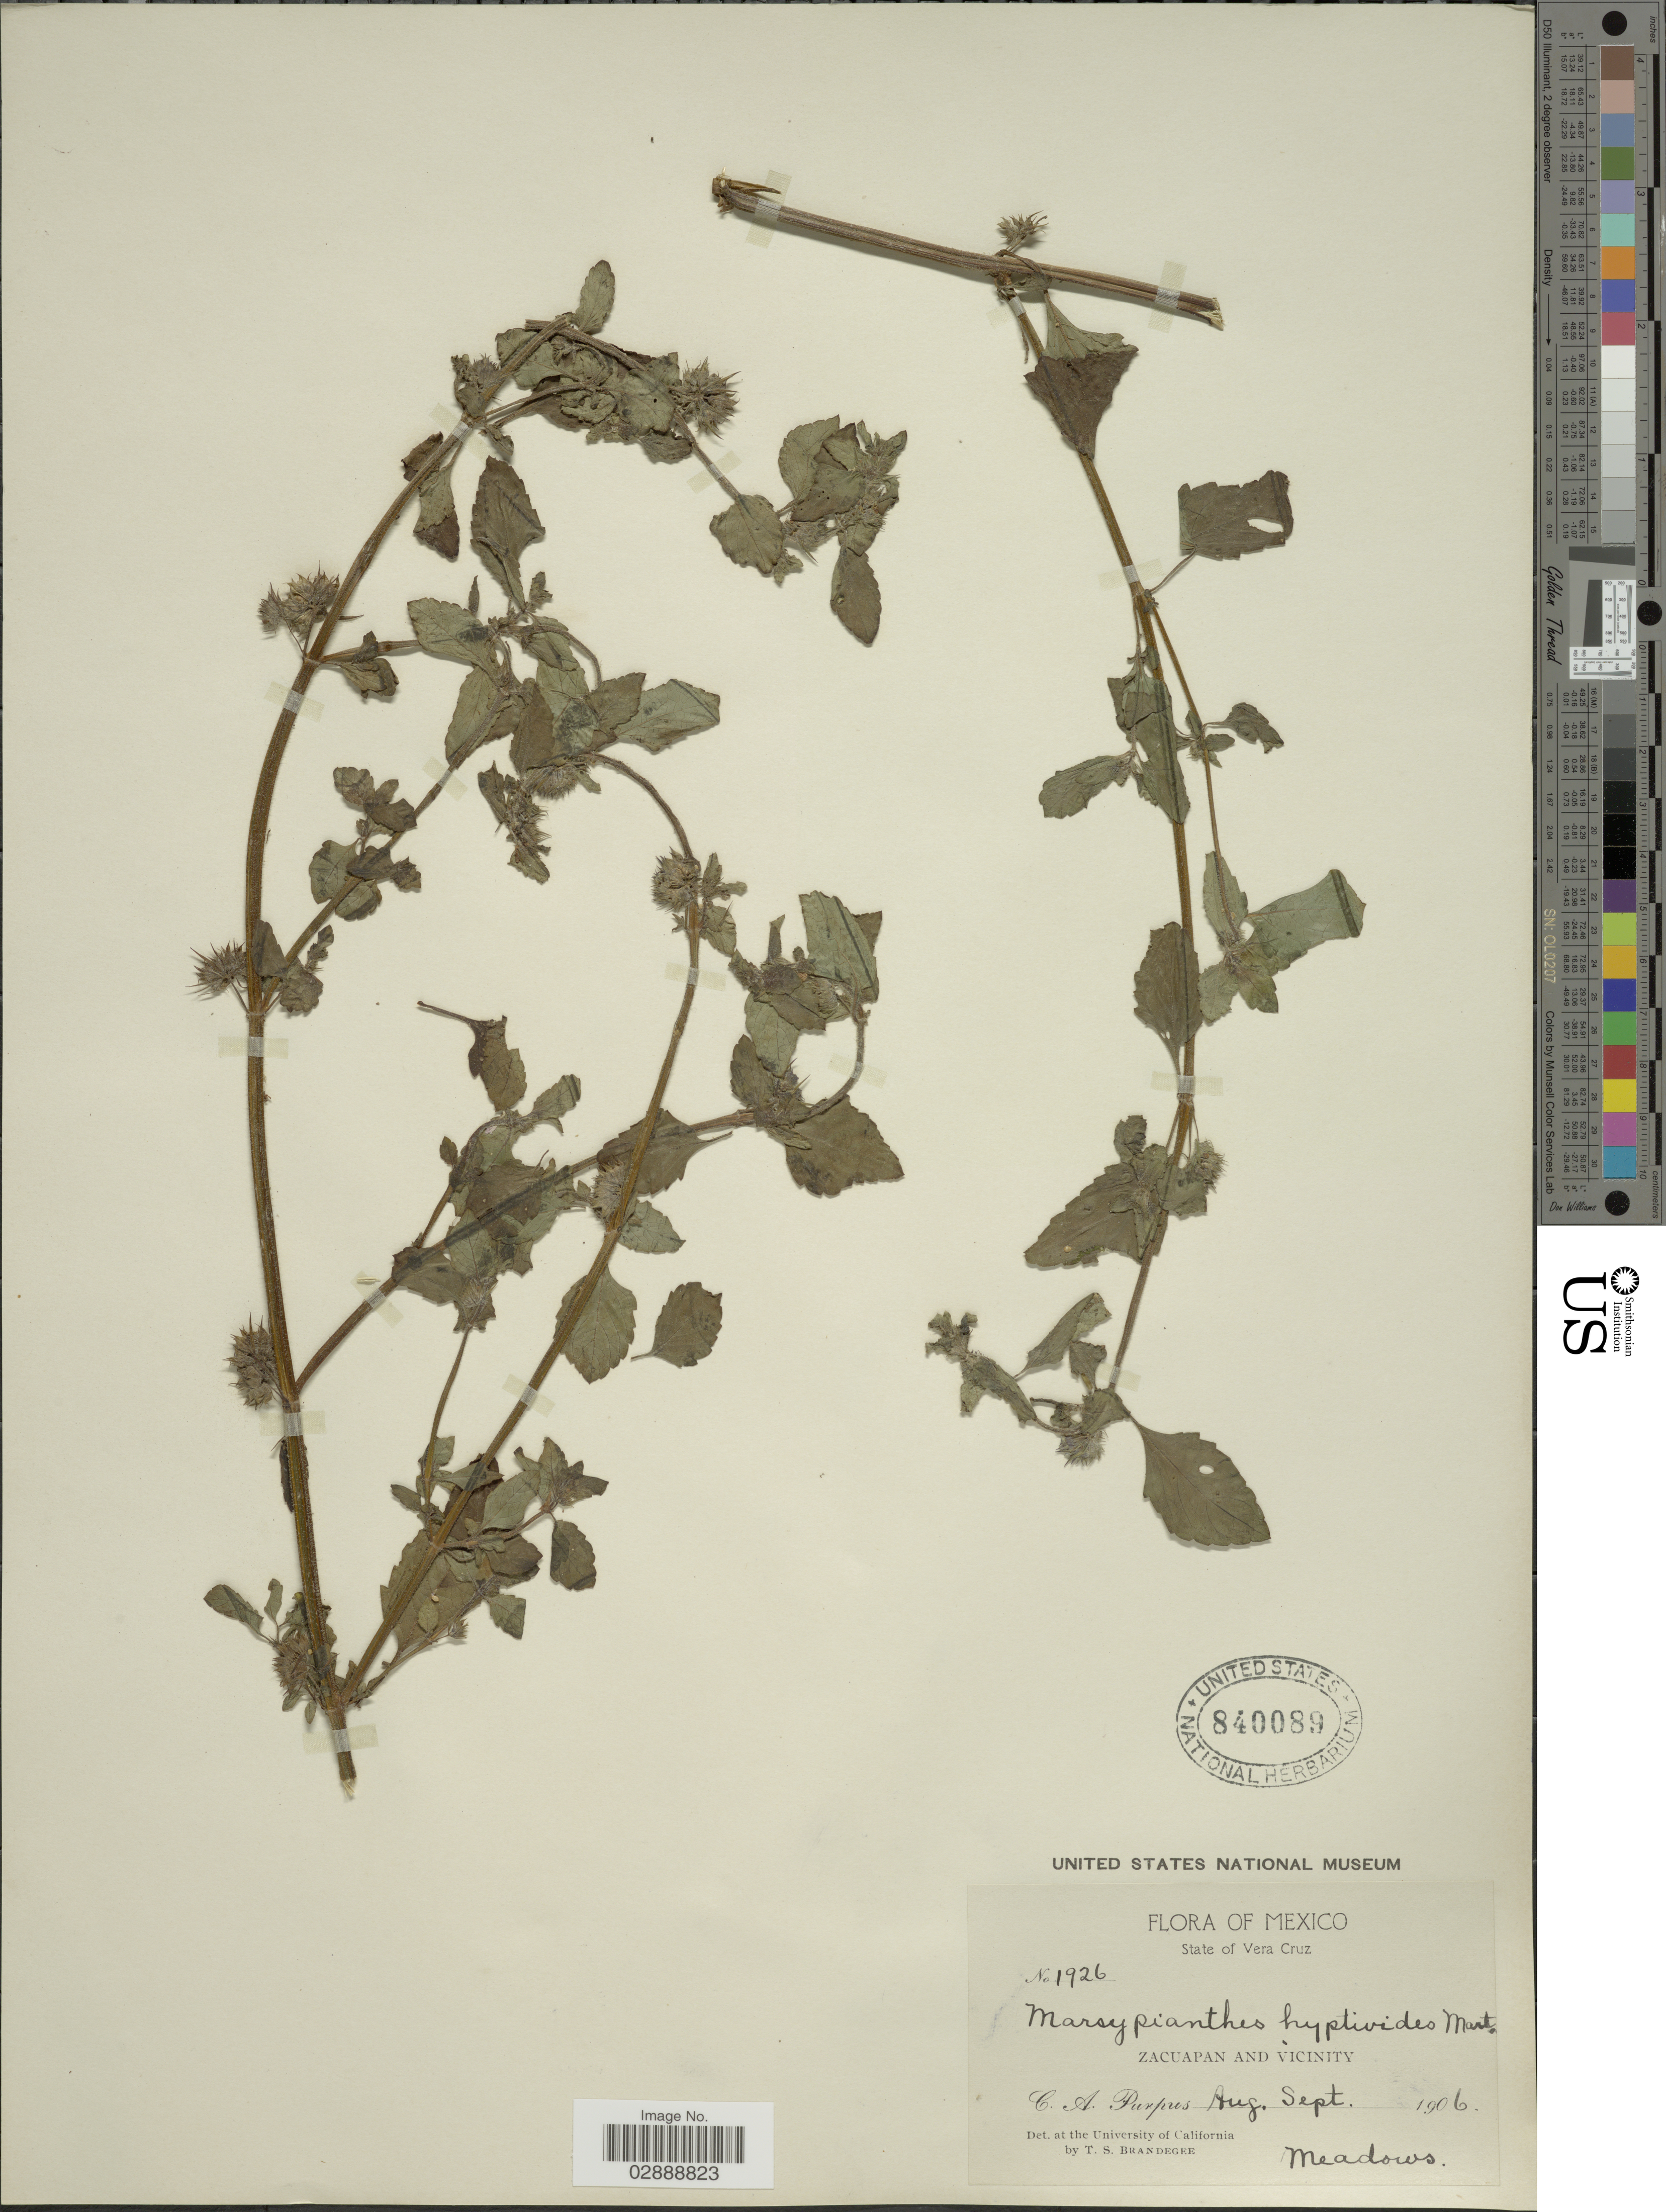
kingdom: Plantae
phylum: Tracheophyta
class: Magnoliopsida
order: Lamiales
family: Lamiaceae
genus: Marsypianthes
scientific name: Marsypianthes chamaedrys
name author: (Vahl) Kuntze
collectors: C. A. Purpus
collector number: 1926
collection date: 1906-08/1906-09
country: Mexico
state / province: Veracruz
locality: State of Vera Cruz, Zacuapan and Vicinity.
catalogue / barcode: US 840089